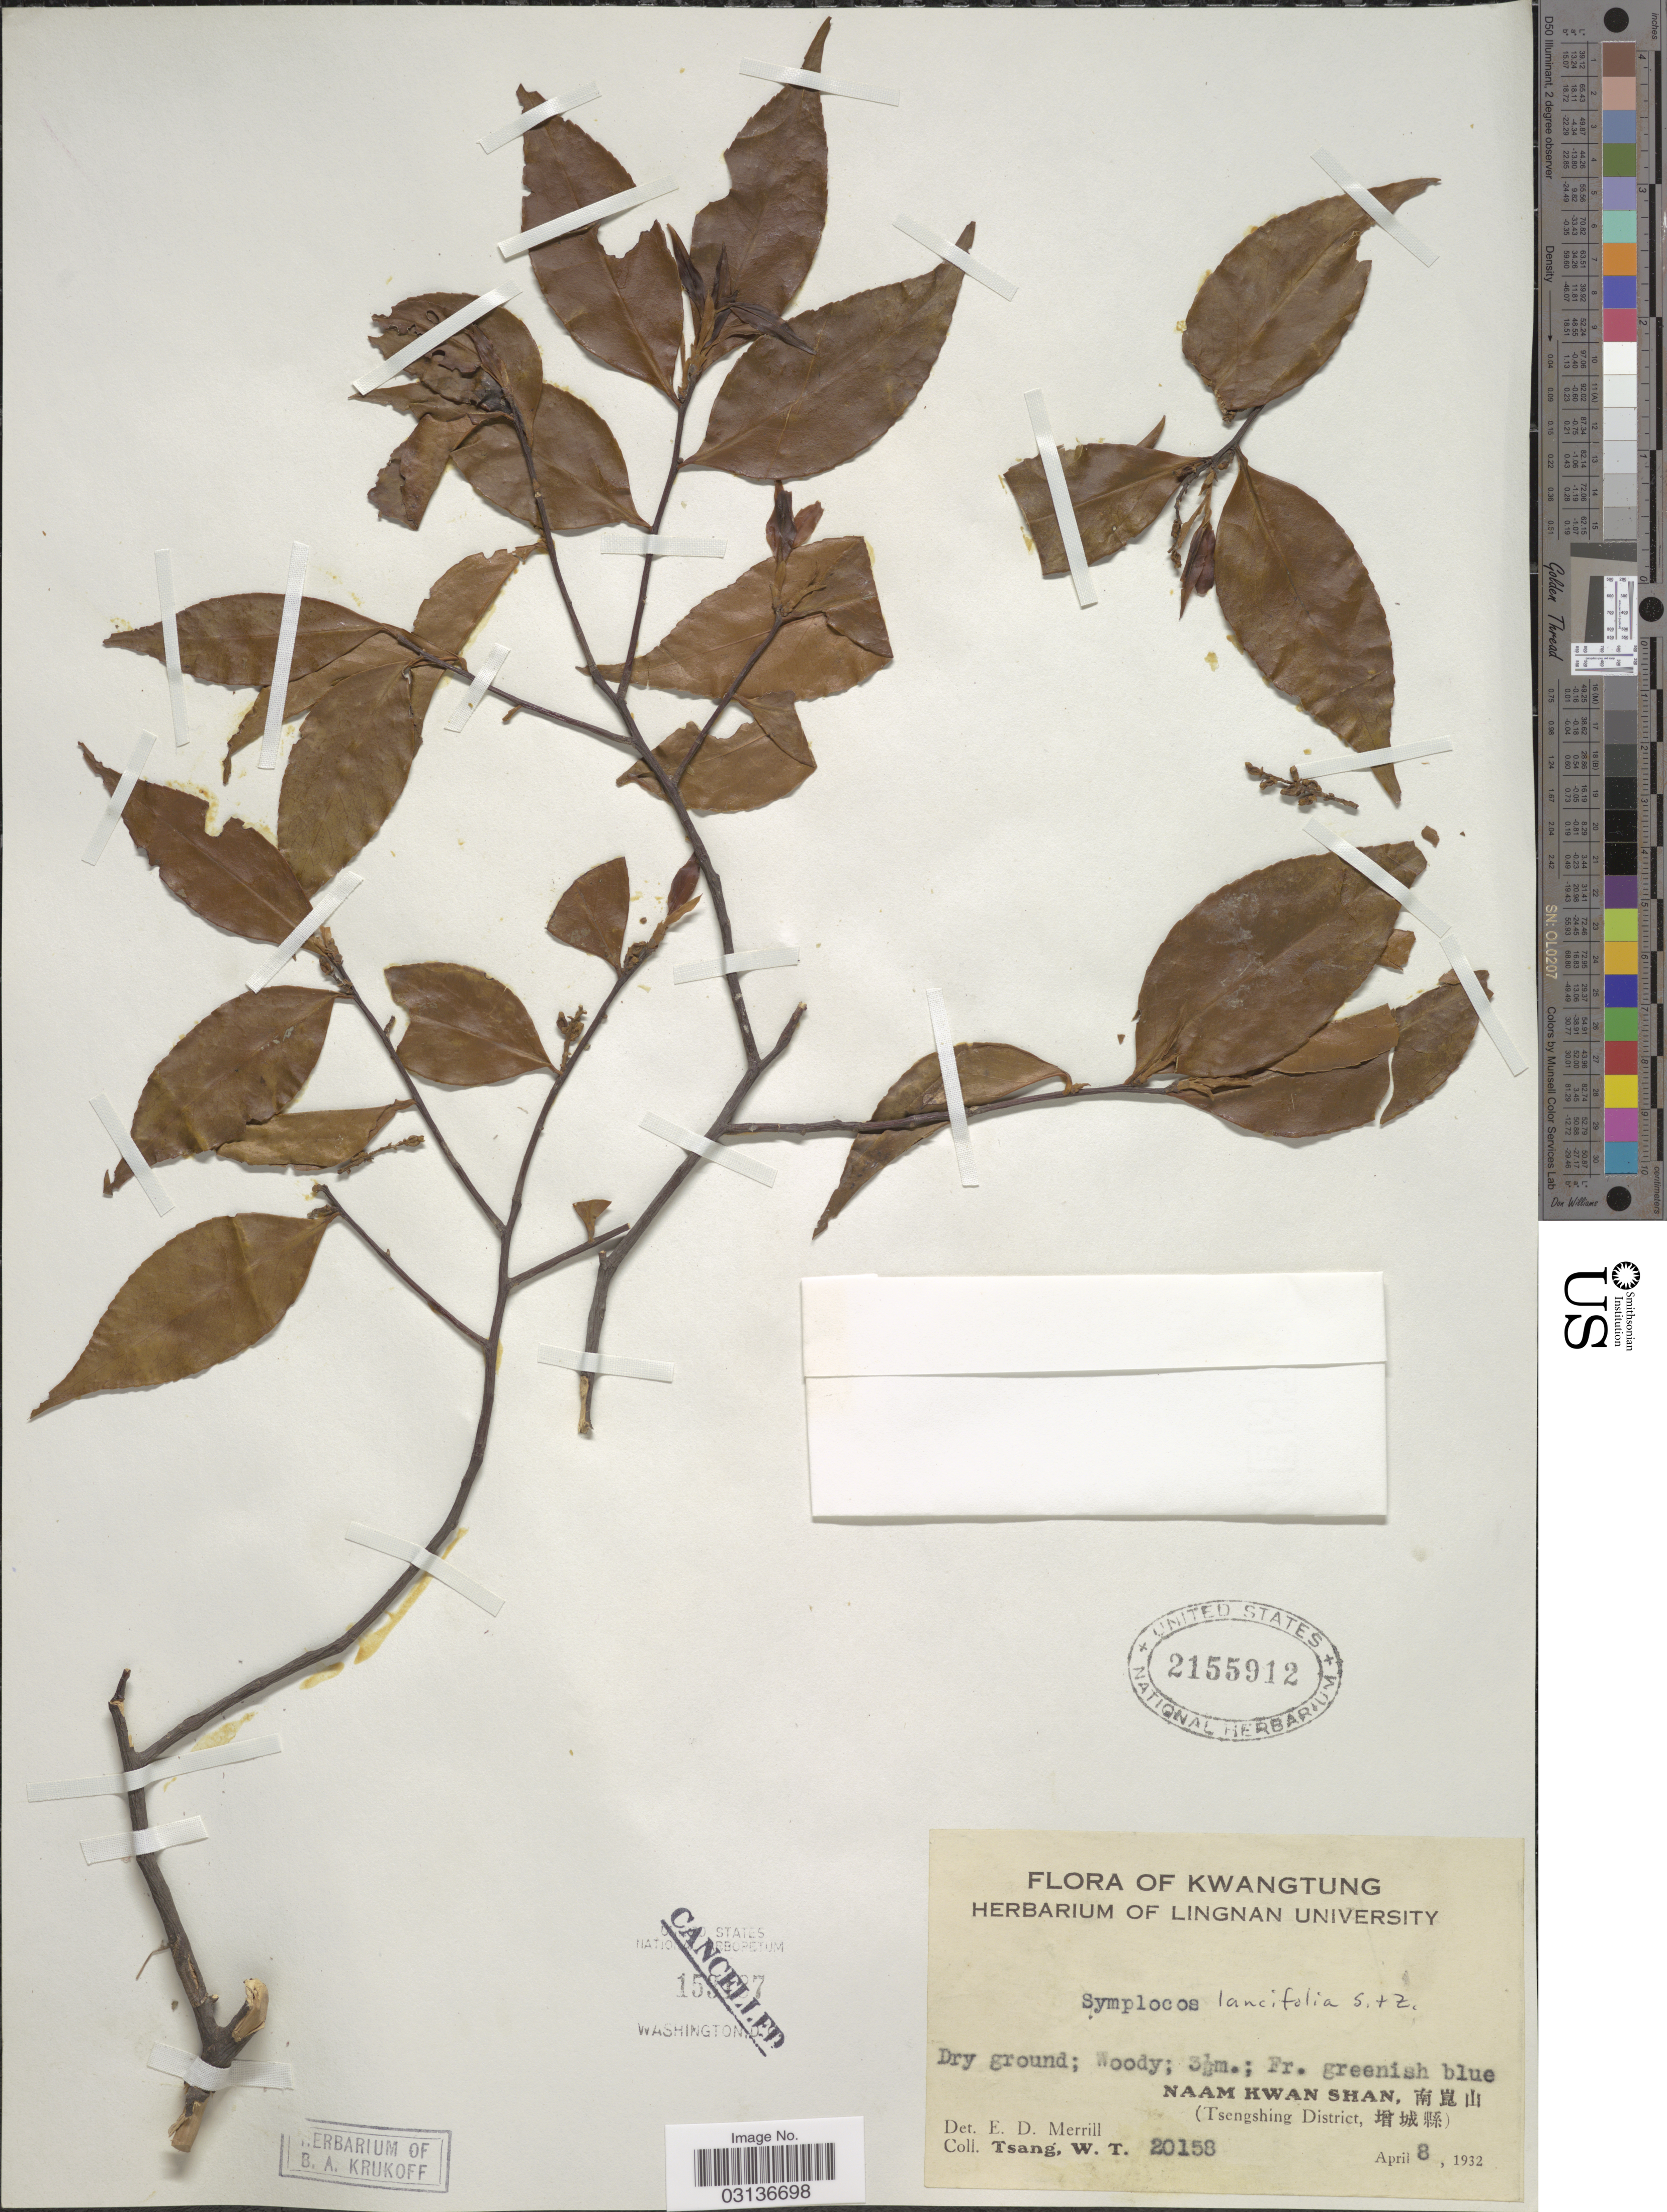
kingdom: Plantae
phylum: Tracheophyta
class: Magnoliopsida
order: Ericales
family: Symplocaceae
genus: Symplocos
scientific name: Symplocos lancifolia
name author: Siebert & Zucc.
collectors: W. T. Tsang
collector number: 20158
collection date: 1932-04-08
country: China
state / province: Guangdong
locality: Kwatung.Naam Kwan Shan, (Tsengshing District.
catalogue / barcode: US 2155912